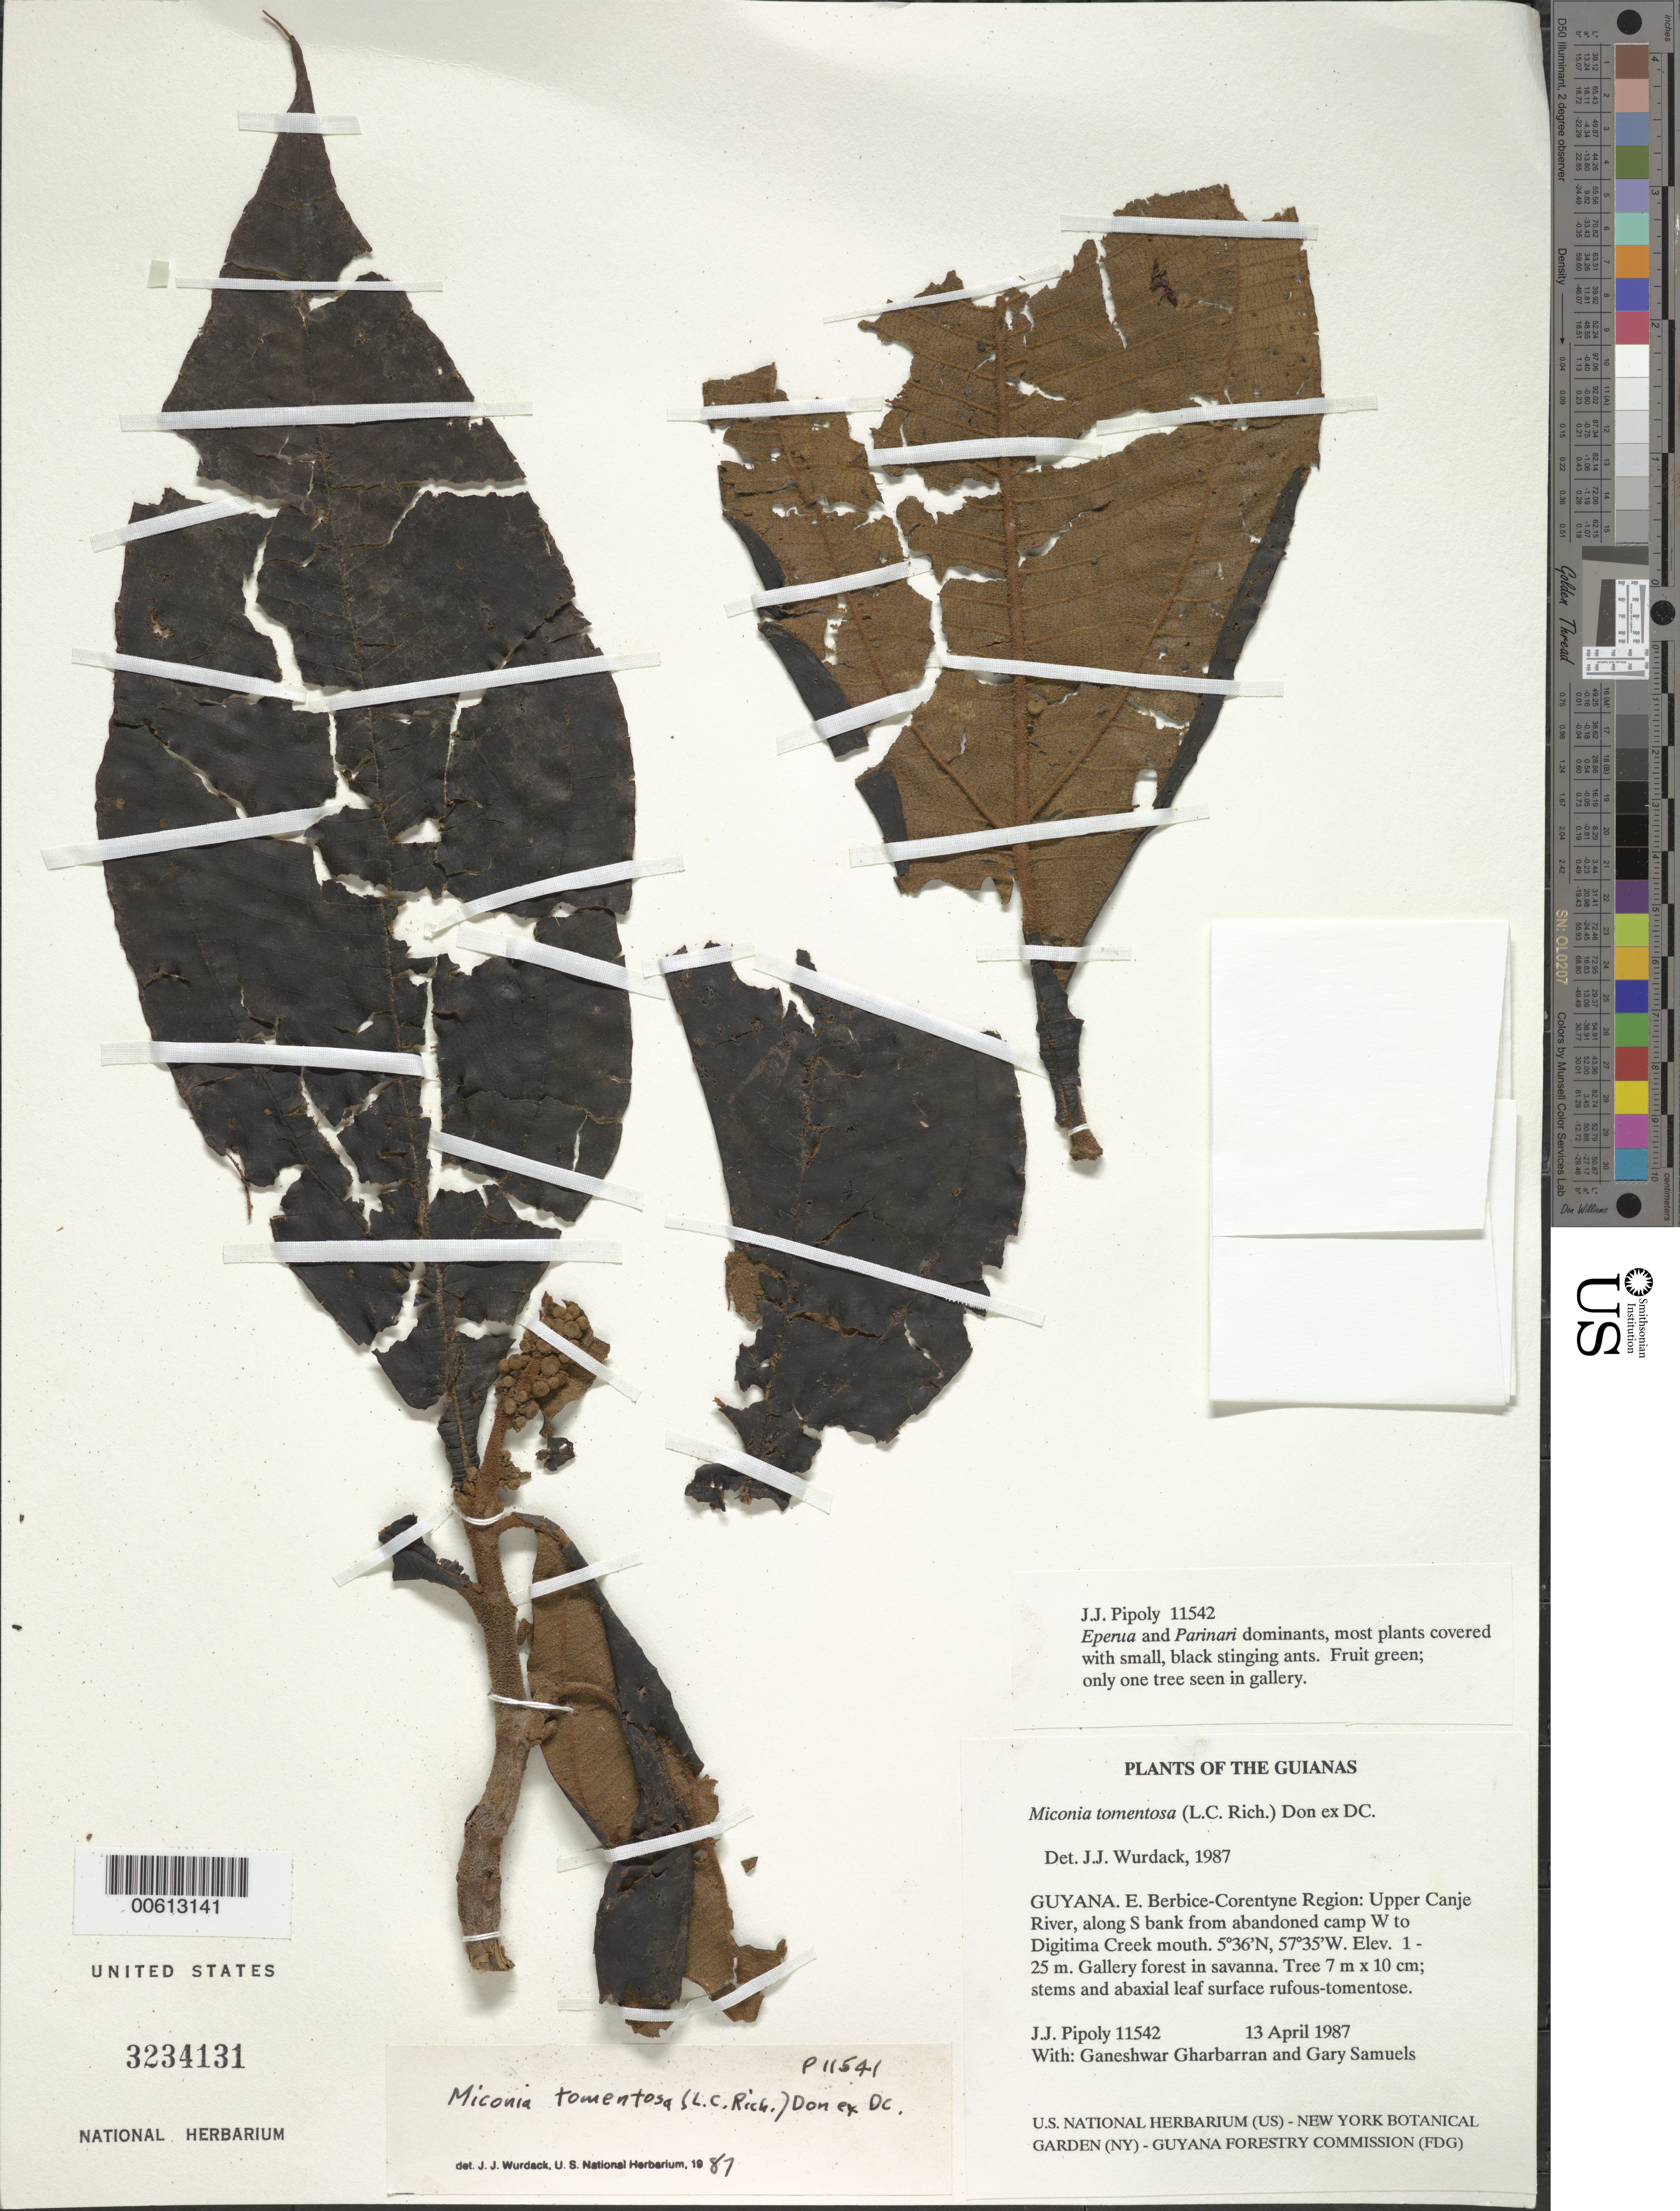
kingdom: Plantae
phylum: Tracheophyta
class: Magnoliopsida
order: Myrtales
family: Melastomataceae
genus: Miconia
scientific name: Miconia tomentosa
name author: (Rich.) D. Don ex DC.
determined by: Wurdack, John J., (US), US (UNITED STATES)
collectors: J. J. Pipoly, G. Gharbarran & G. Samuels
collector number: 11542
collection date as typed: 13 April 1987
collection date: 1987-04-13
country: Guyana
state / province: E. Berbice-Corentyne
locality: Upper Canje River, S bank from abandoned Amerindian logging camp W to Digitima Cr. mouth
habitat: Gallery forest in savanna; Eperua and Parinari dominants, most plants covered with small, black, stinging ants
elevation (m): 1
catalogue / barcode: US 3234131